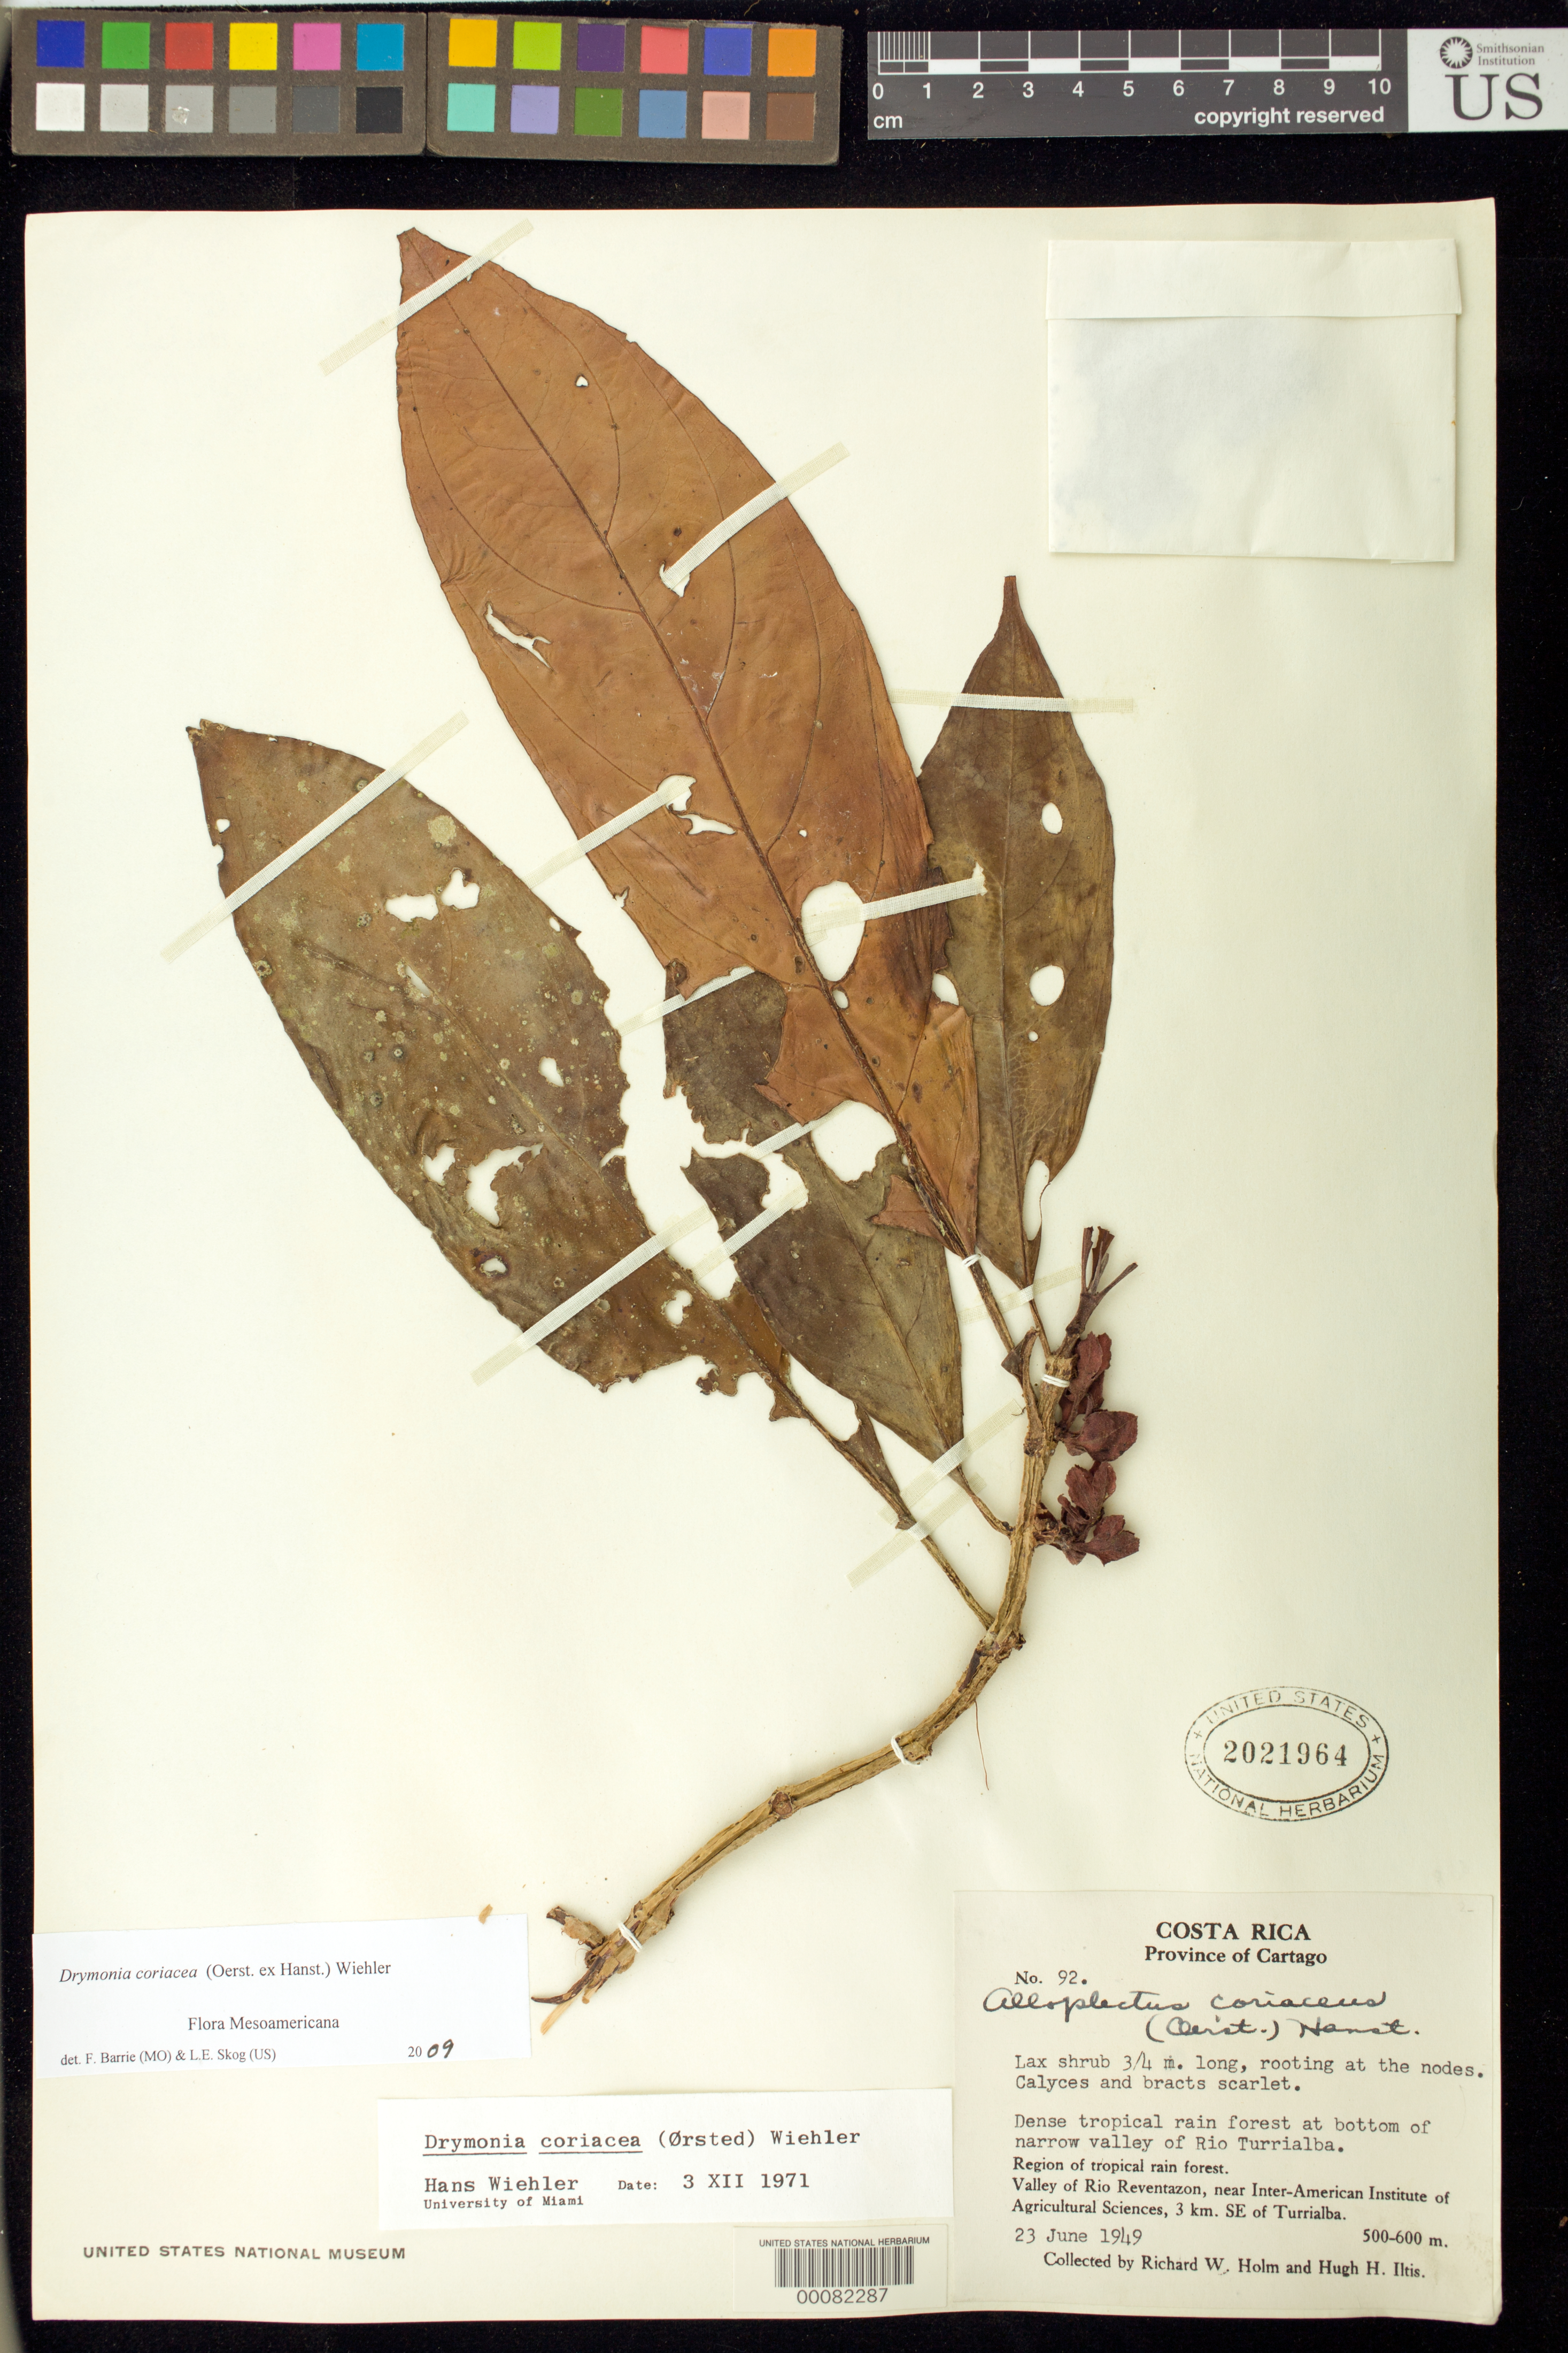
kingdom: Plantae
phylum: Tracheophyta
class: Magnoliopsida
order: Lamiales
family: Gesneriaceae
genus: Drymonia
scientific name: Drymonia coriacea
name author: (Oerst. ex Hanst.) Wiehler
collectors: R. W. Holm & H. H. Iltis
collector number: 92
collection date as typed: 23 Jun 1949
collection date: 1949-06-23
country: Costa Rica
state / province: Cartago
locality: Valley of Rio Reventazon, near Inter-american Institute of Agricultural Sciences, 3 km SE of Turrialba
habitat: Dense tropical rain forest at bottom of narrow valley of rio tur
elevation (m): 500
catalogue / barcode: US 2021964